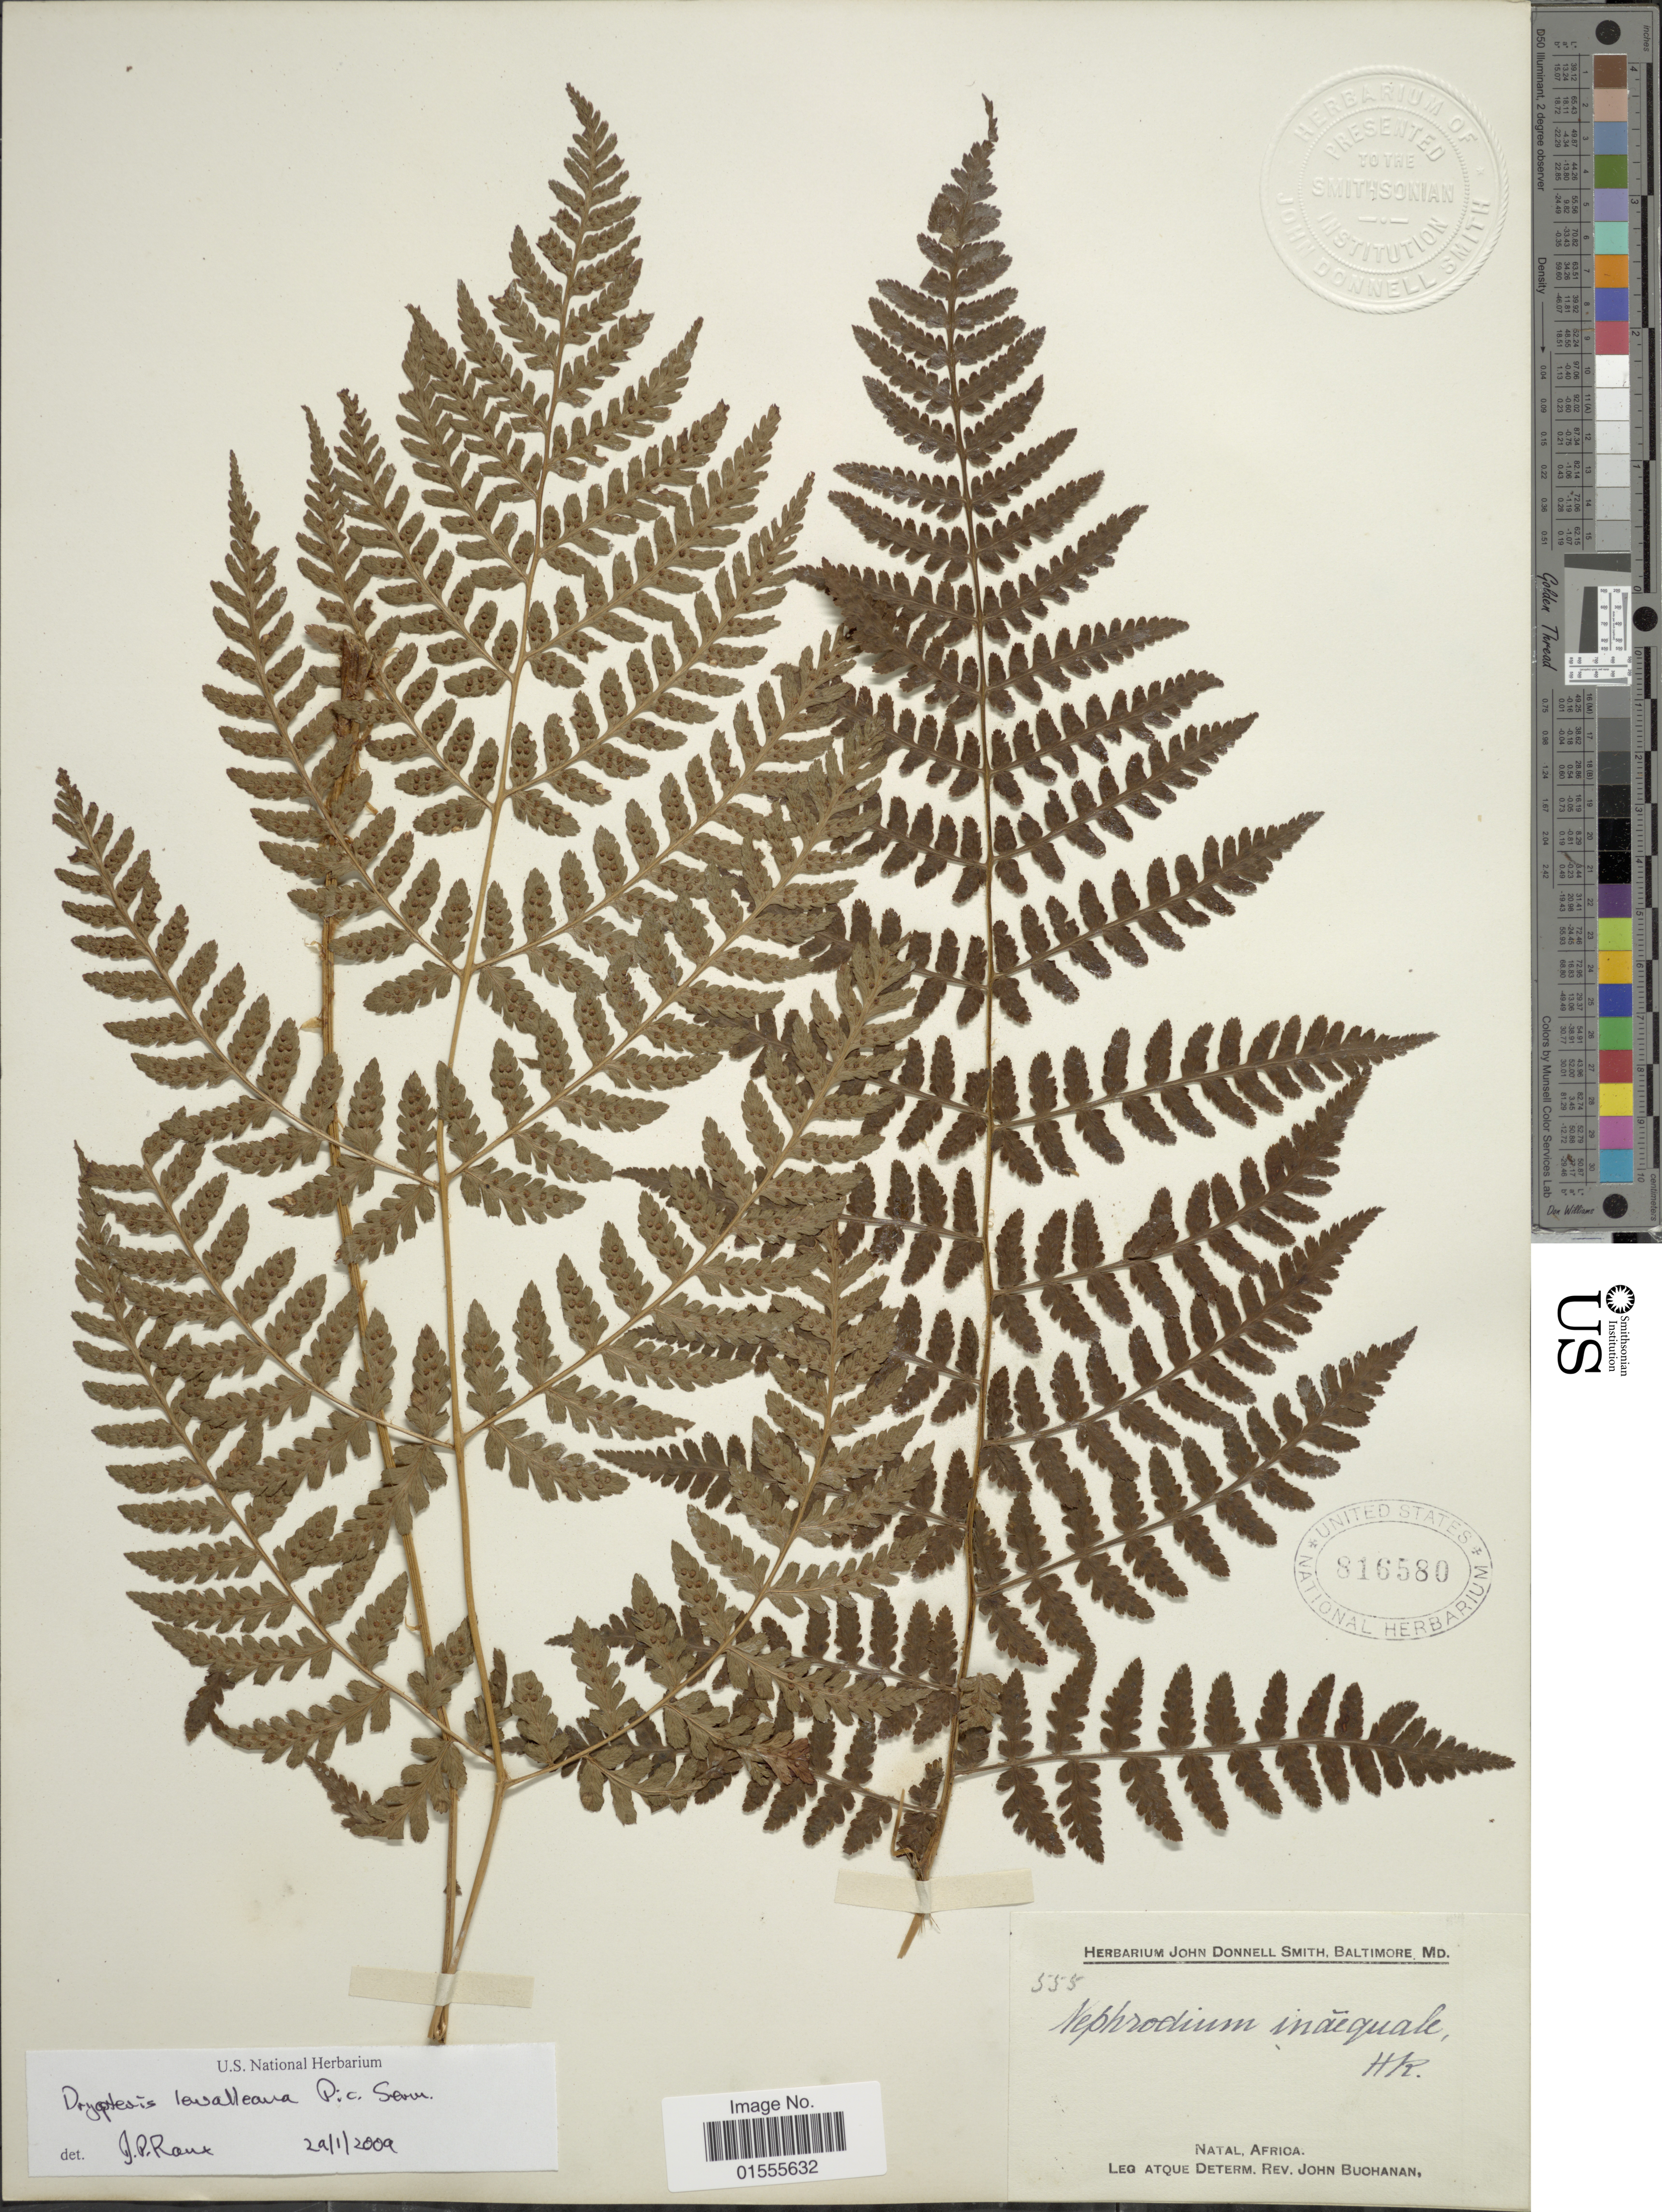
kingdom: Plantae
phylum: Tracheophyta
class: Polypodiopsida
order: Polypodiales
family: Dryopteridaceae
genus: Dryopteris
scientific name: Dryopteris lewalleana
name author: Pic. Serm.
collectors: J. Buchanan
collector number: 555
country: South Africa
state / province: KwaZulu-Natal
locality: Natal, Africa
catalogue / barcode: US 816580